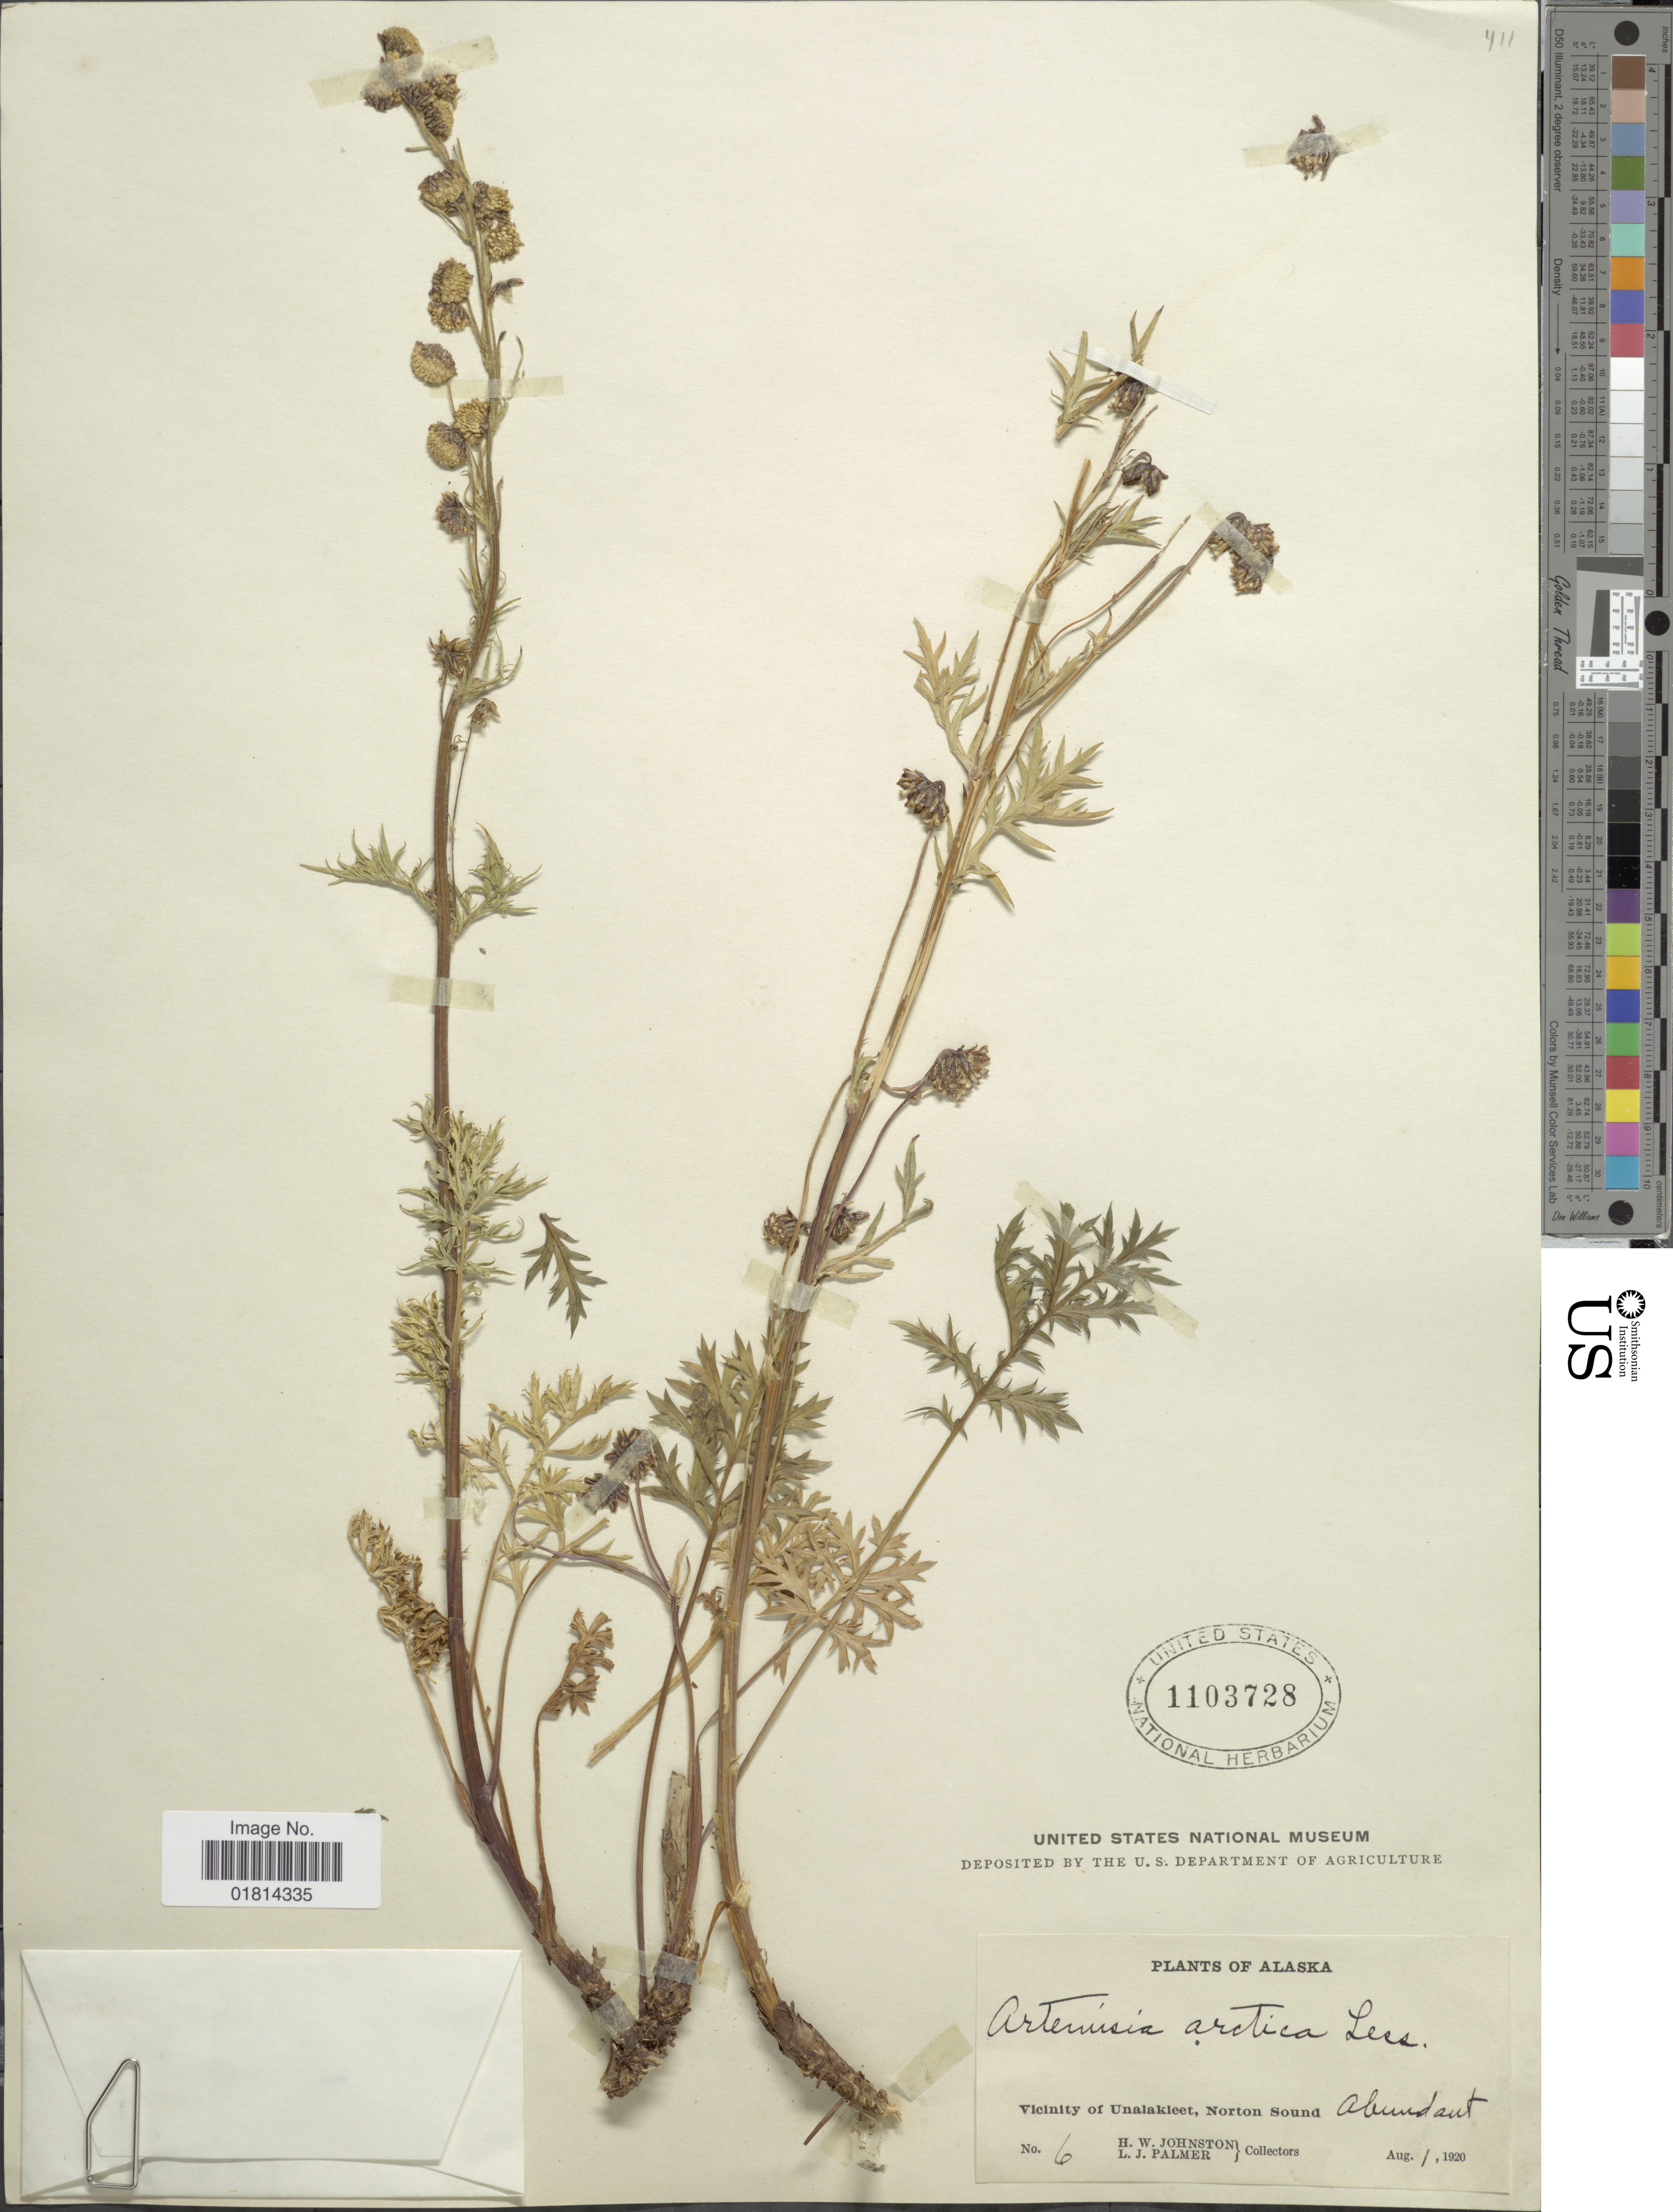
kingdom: Plantae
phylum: Tracheophyta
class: Magnoliopsida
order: Asterales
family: Asteraceae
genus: Artemisia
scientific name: Artemisia arctica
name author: Less.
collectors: H. W. Johnston & L. J. Palmer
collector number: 6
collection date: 1920-08-01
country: United States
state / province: Alaska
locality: Vicinity of Unalakleet, Norton Sound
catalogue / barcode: US 1103728